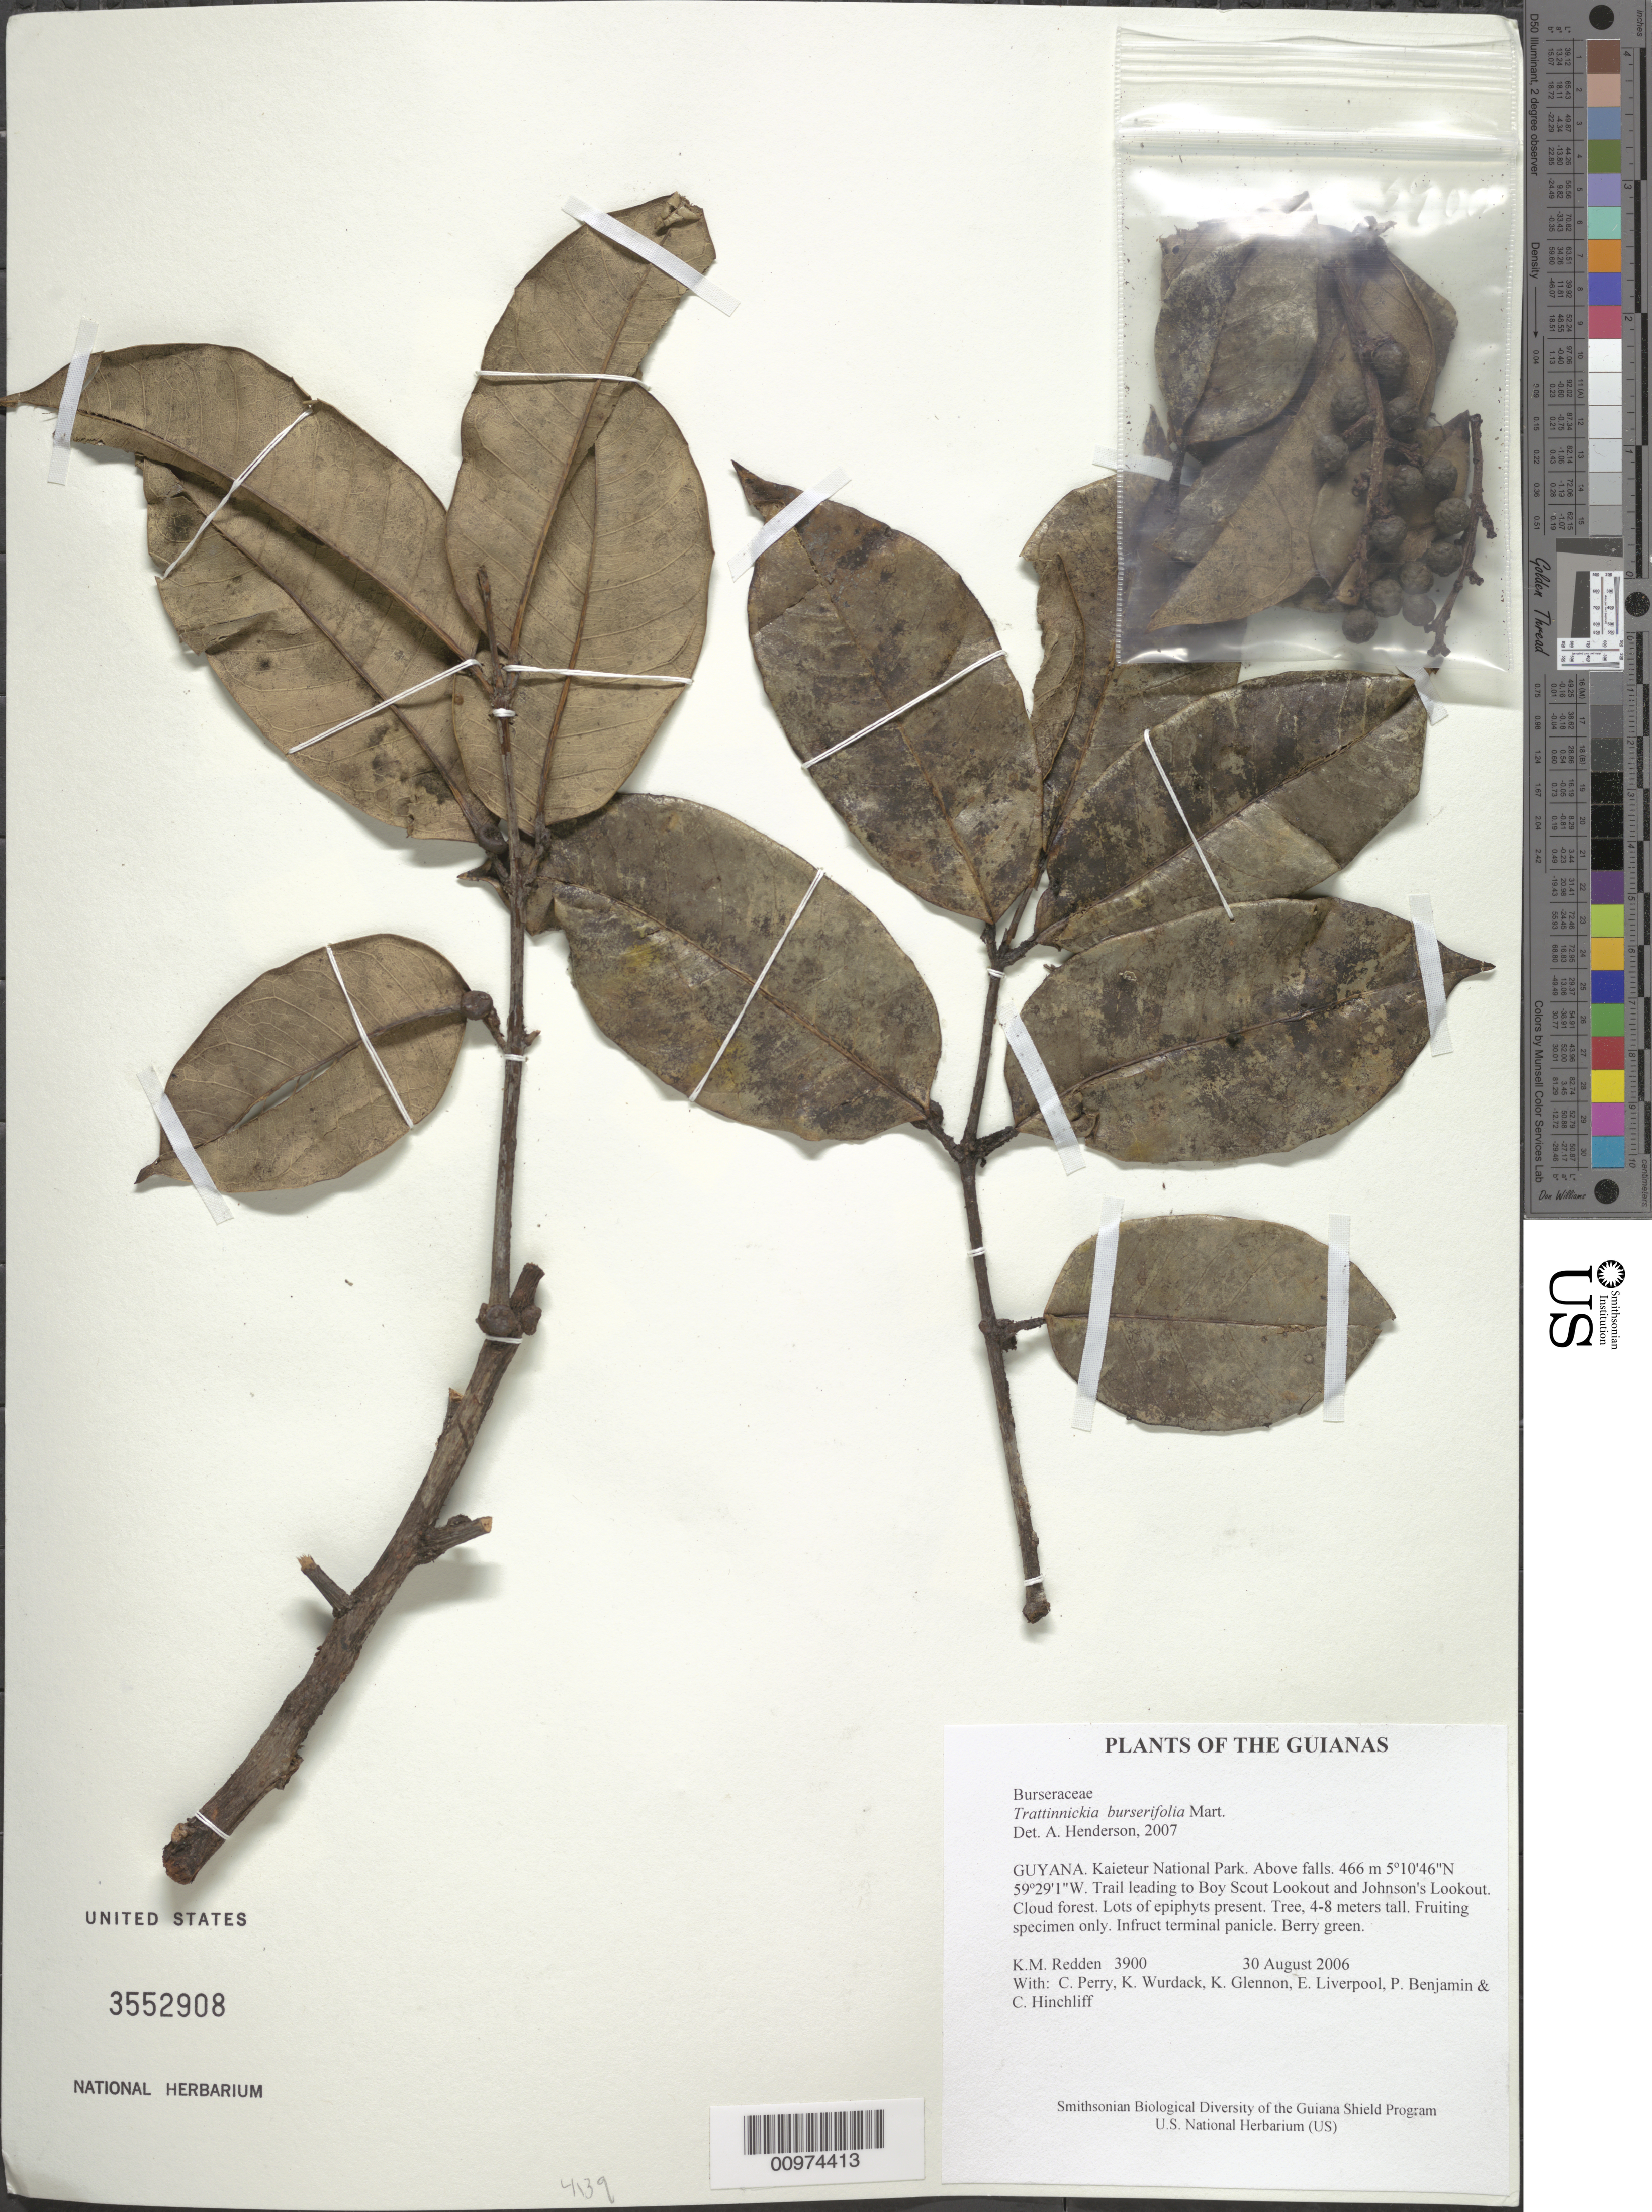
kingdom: Plantae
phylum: Tracheophyta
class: Magnoliopsida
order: Sapindales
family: Burseraceae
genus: Trattinnickia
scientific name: Trattinnickia burserifolia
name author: Mart.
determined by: Henderson, A.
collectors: K. M. Redden, C. Perry, K. Wurdack, K. Glennon, E. Liverpool, P. Benjamin & C. E. Hinchliff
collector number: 3900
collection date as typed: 30 August 2006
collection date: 2006-08-30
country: Guyana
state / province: Potaro-Siparuni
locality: Kaieteur National Park. Above falls. Trail leading to Boy Scout Lookout and Johnson's Lookout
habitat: Cloud forest. Lots of epiphytes present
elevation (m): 466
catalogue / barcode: US 3552908